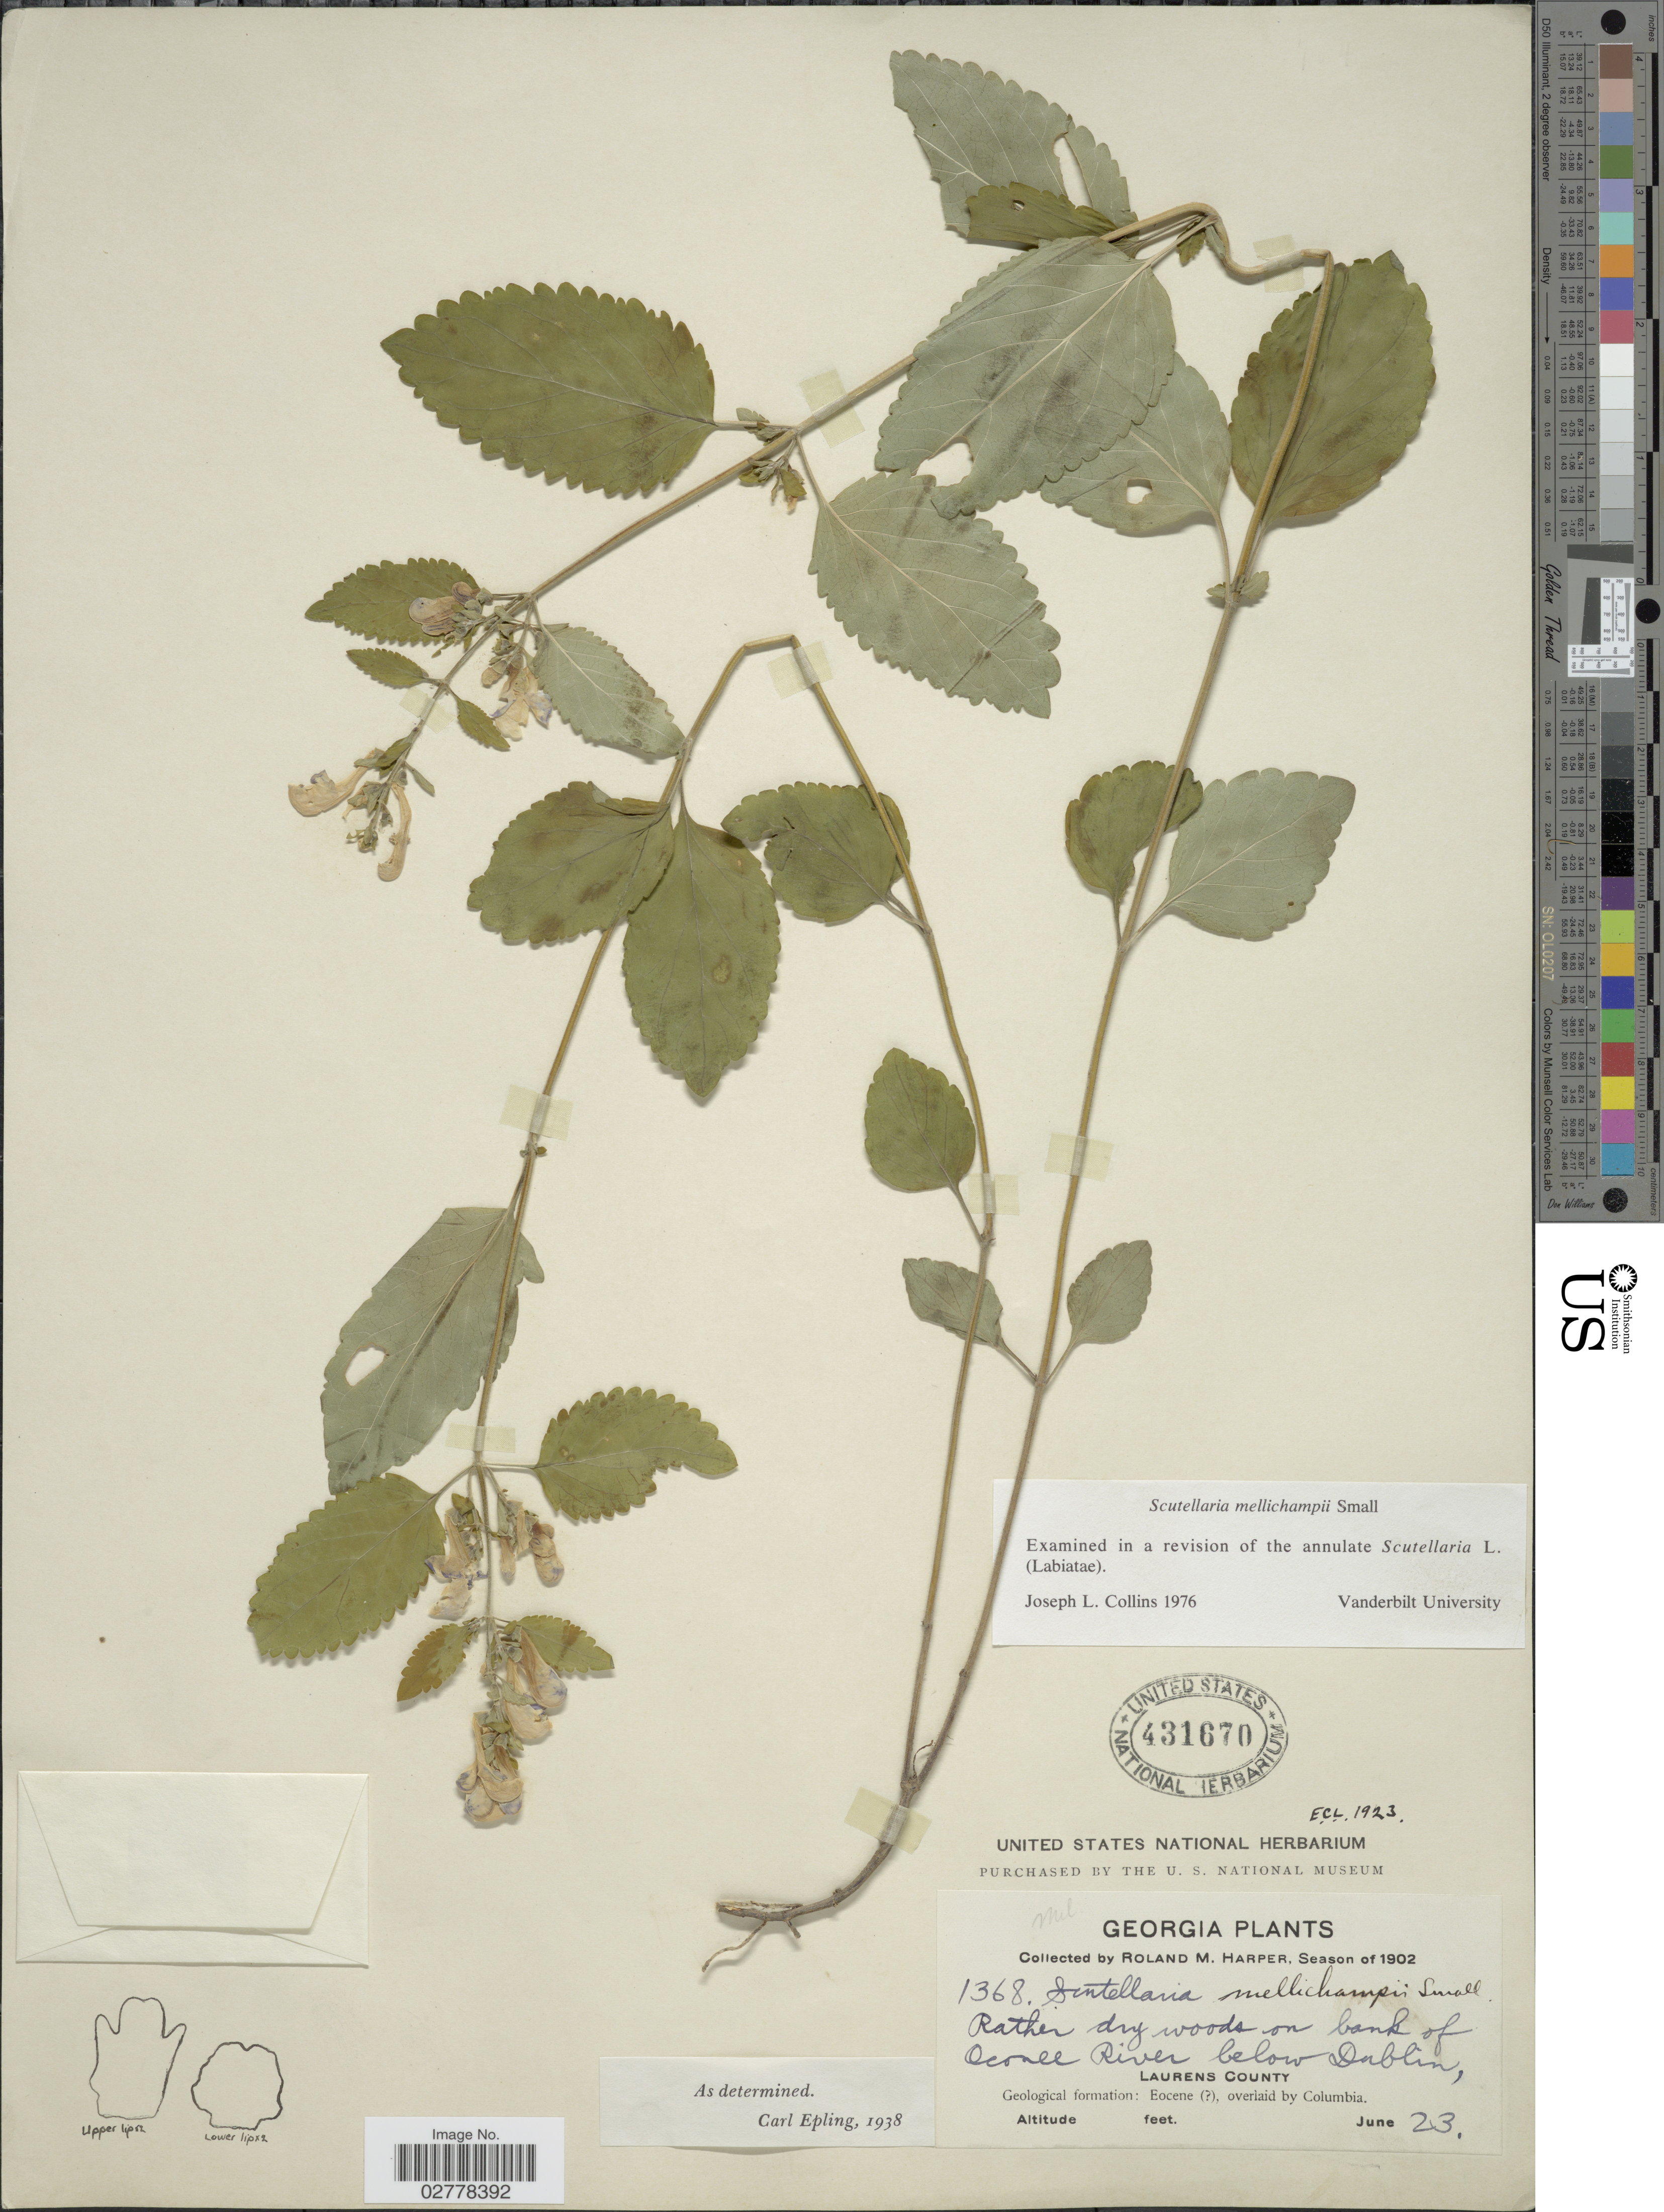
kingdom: Plantae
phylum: Tracheophyta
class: Magnoliopsida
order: Lamiales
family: Lamiaceae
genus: Scutellaria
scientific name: Scutellaria mellichampii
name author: Small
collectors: R. M. Harper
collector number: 1368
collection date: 1902-06-23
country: United States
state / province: Georgia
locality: Rather dry woods on bank of Oconee River below Dublin, Laurens County.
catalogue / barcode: US 431670